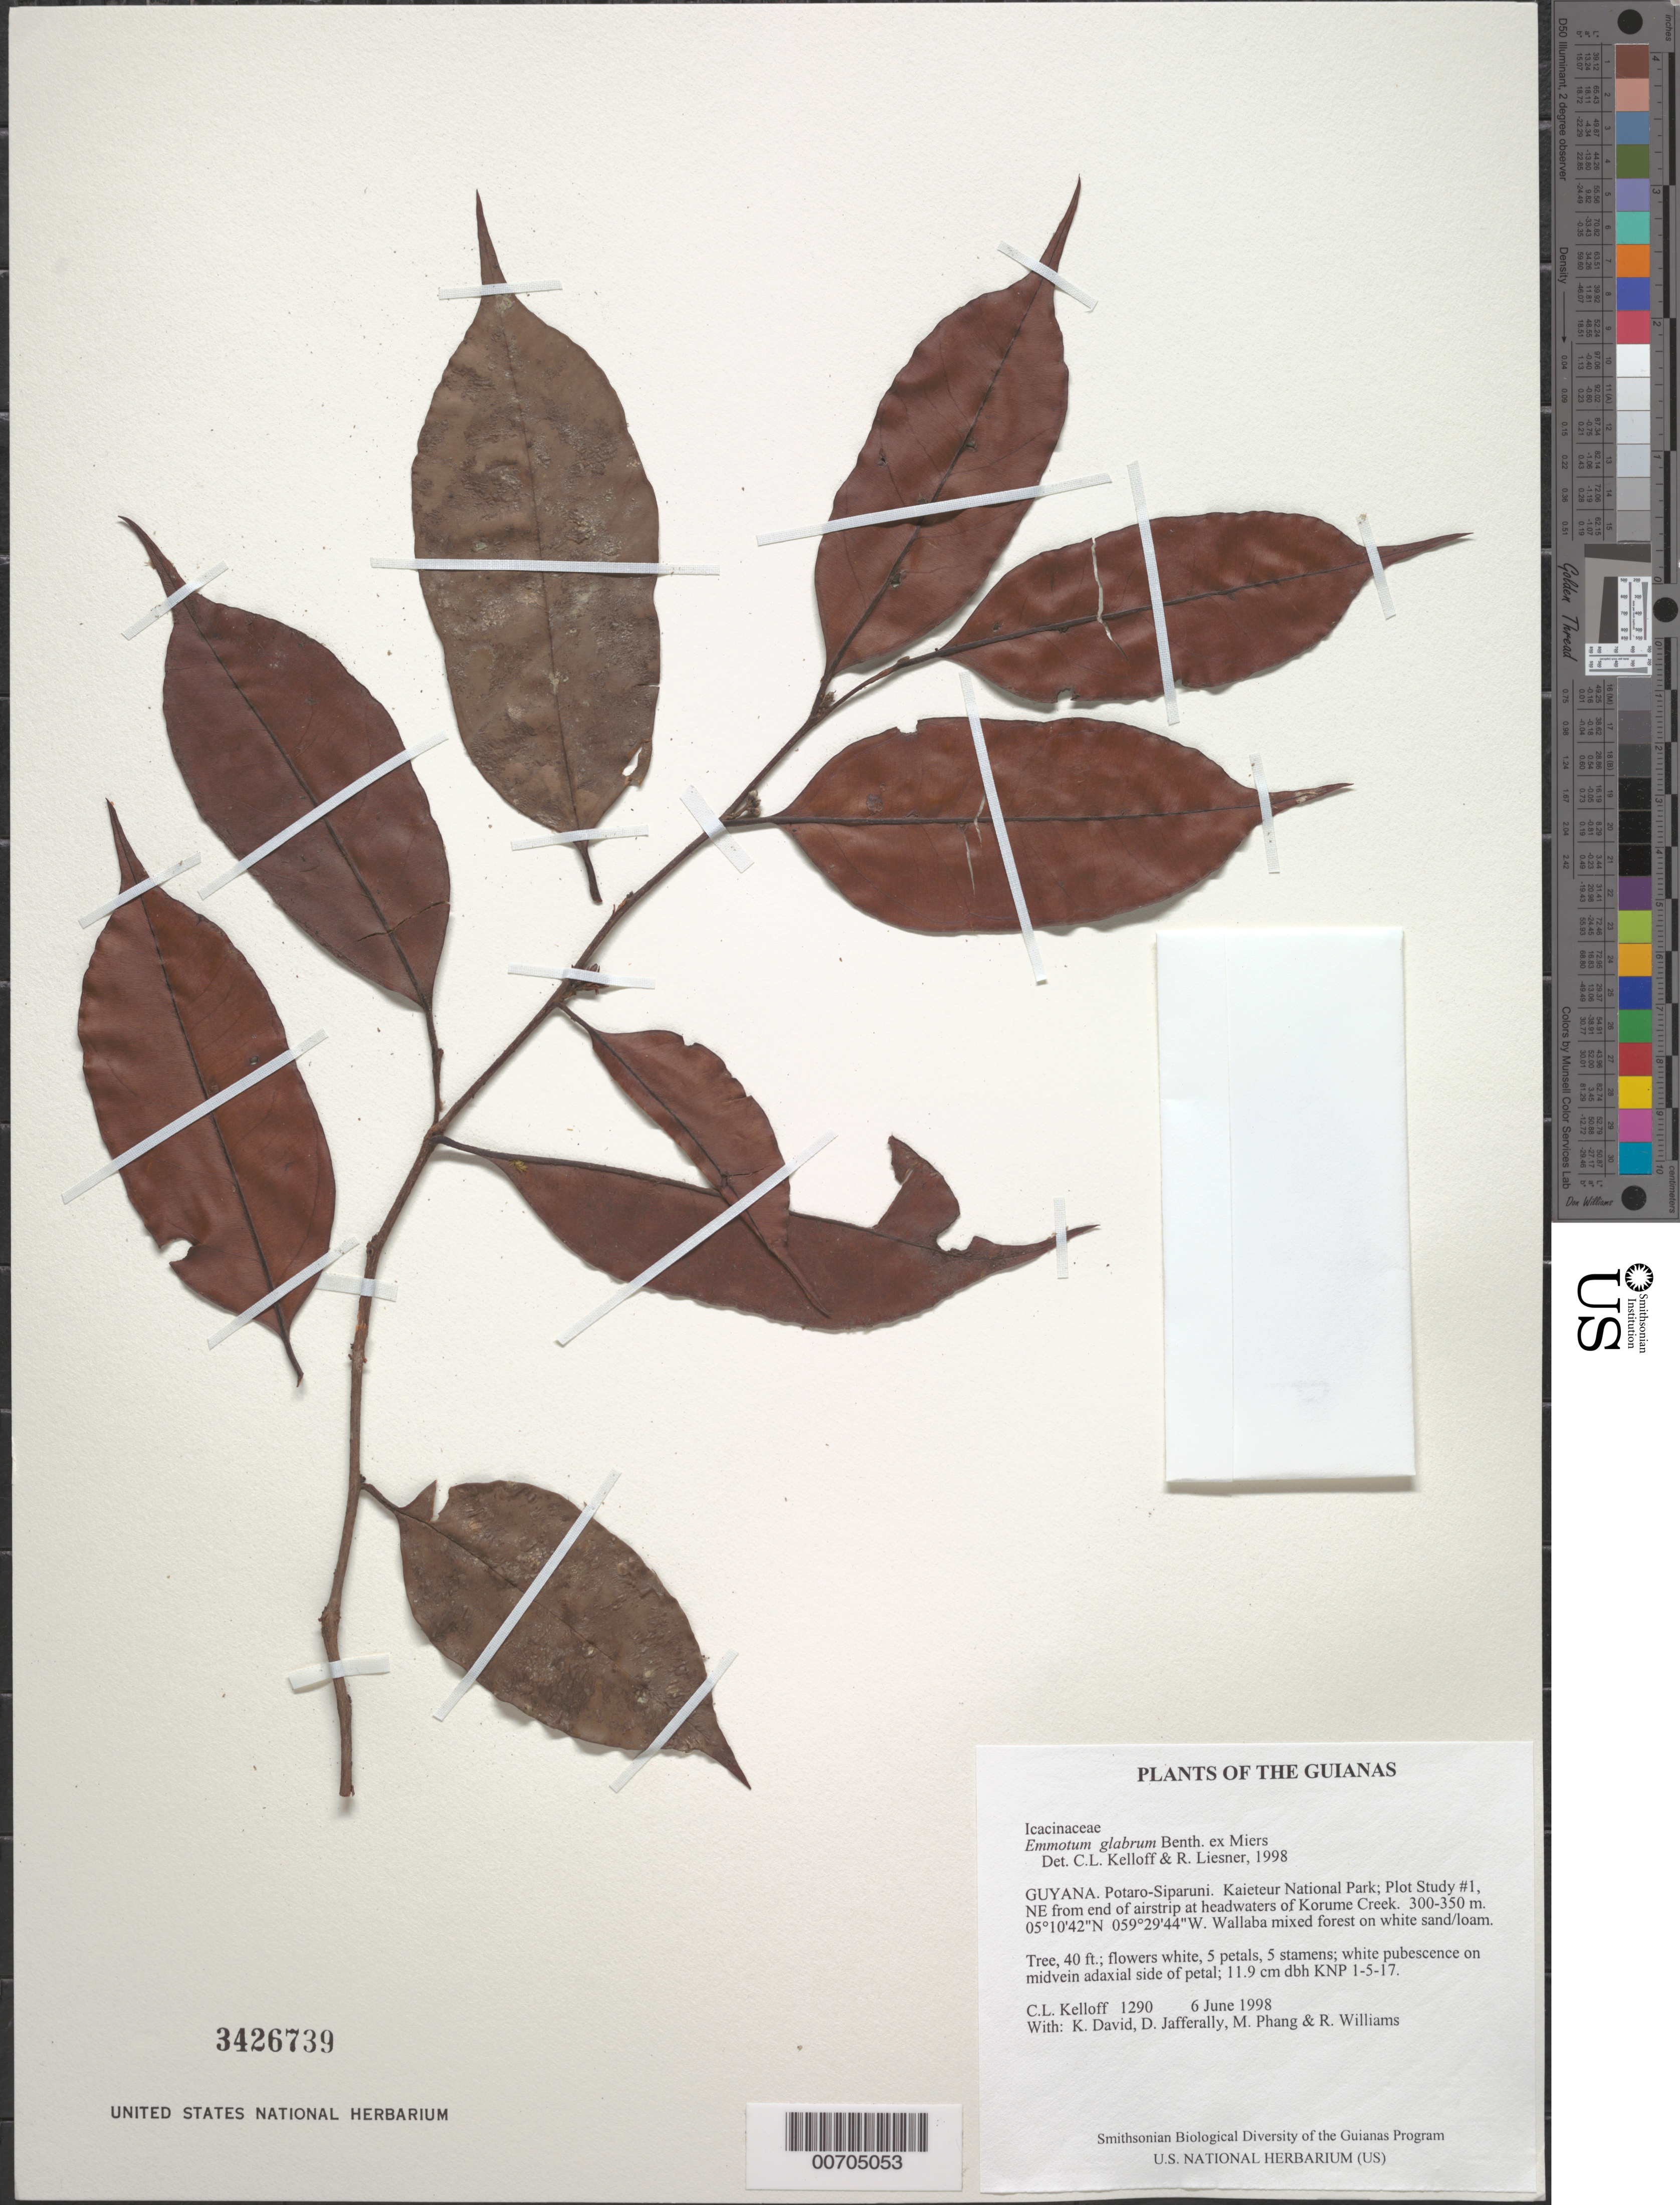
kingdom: Plantae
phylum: Tracheophyta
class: Magnoliopsida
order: Metteniusales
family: Metteniusaceae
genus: Emmotum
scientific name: Emmotum glabrum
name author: Benth. ex Miers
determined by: Kelloff, Carol L.; Liesner, R. L.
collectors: C. L. Kelloff, K. David, D. Jafferally, M. Phang & R. Williams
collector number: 1290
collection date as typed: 6 June 1998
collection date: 1998-06-06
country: Guyana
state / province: Potaro-Siparuni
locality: Kaieteur National Park; Plot Study #1, NE from end of airstrip at headwaters of Korume Creek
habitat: Wallaba mixed forest on white sand/loam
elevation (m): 300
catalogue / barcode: US 3426739